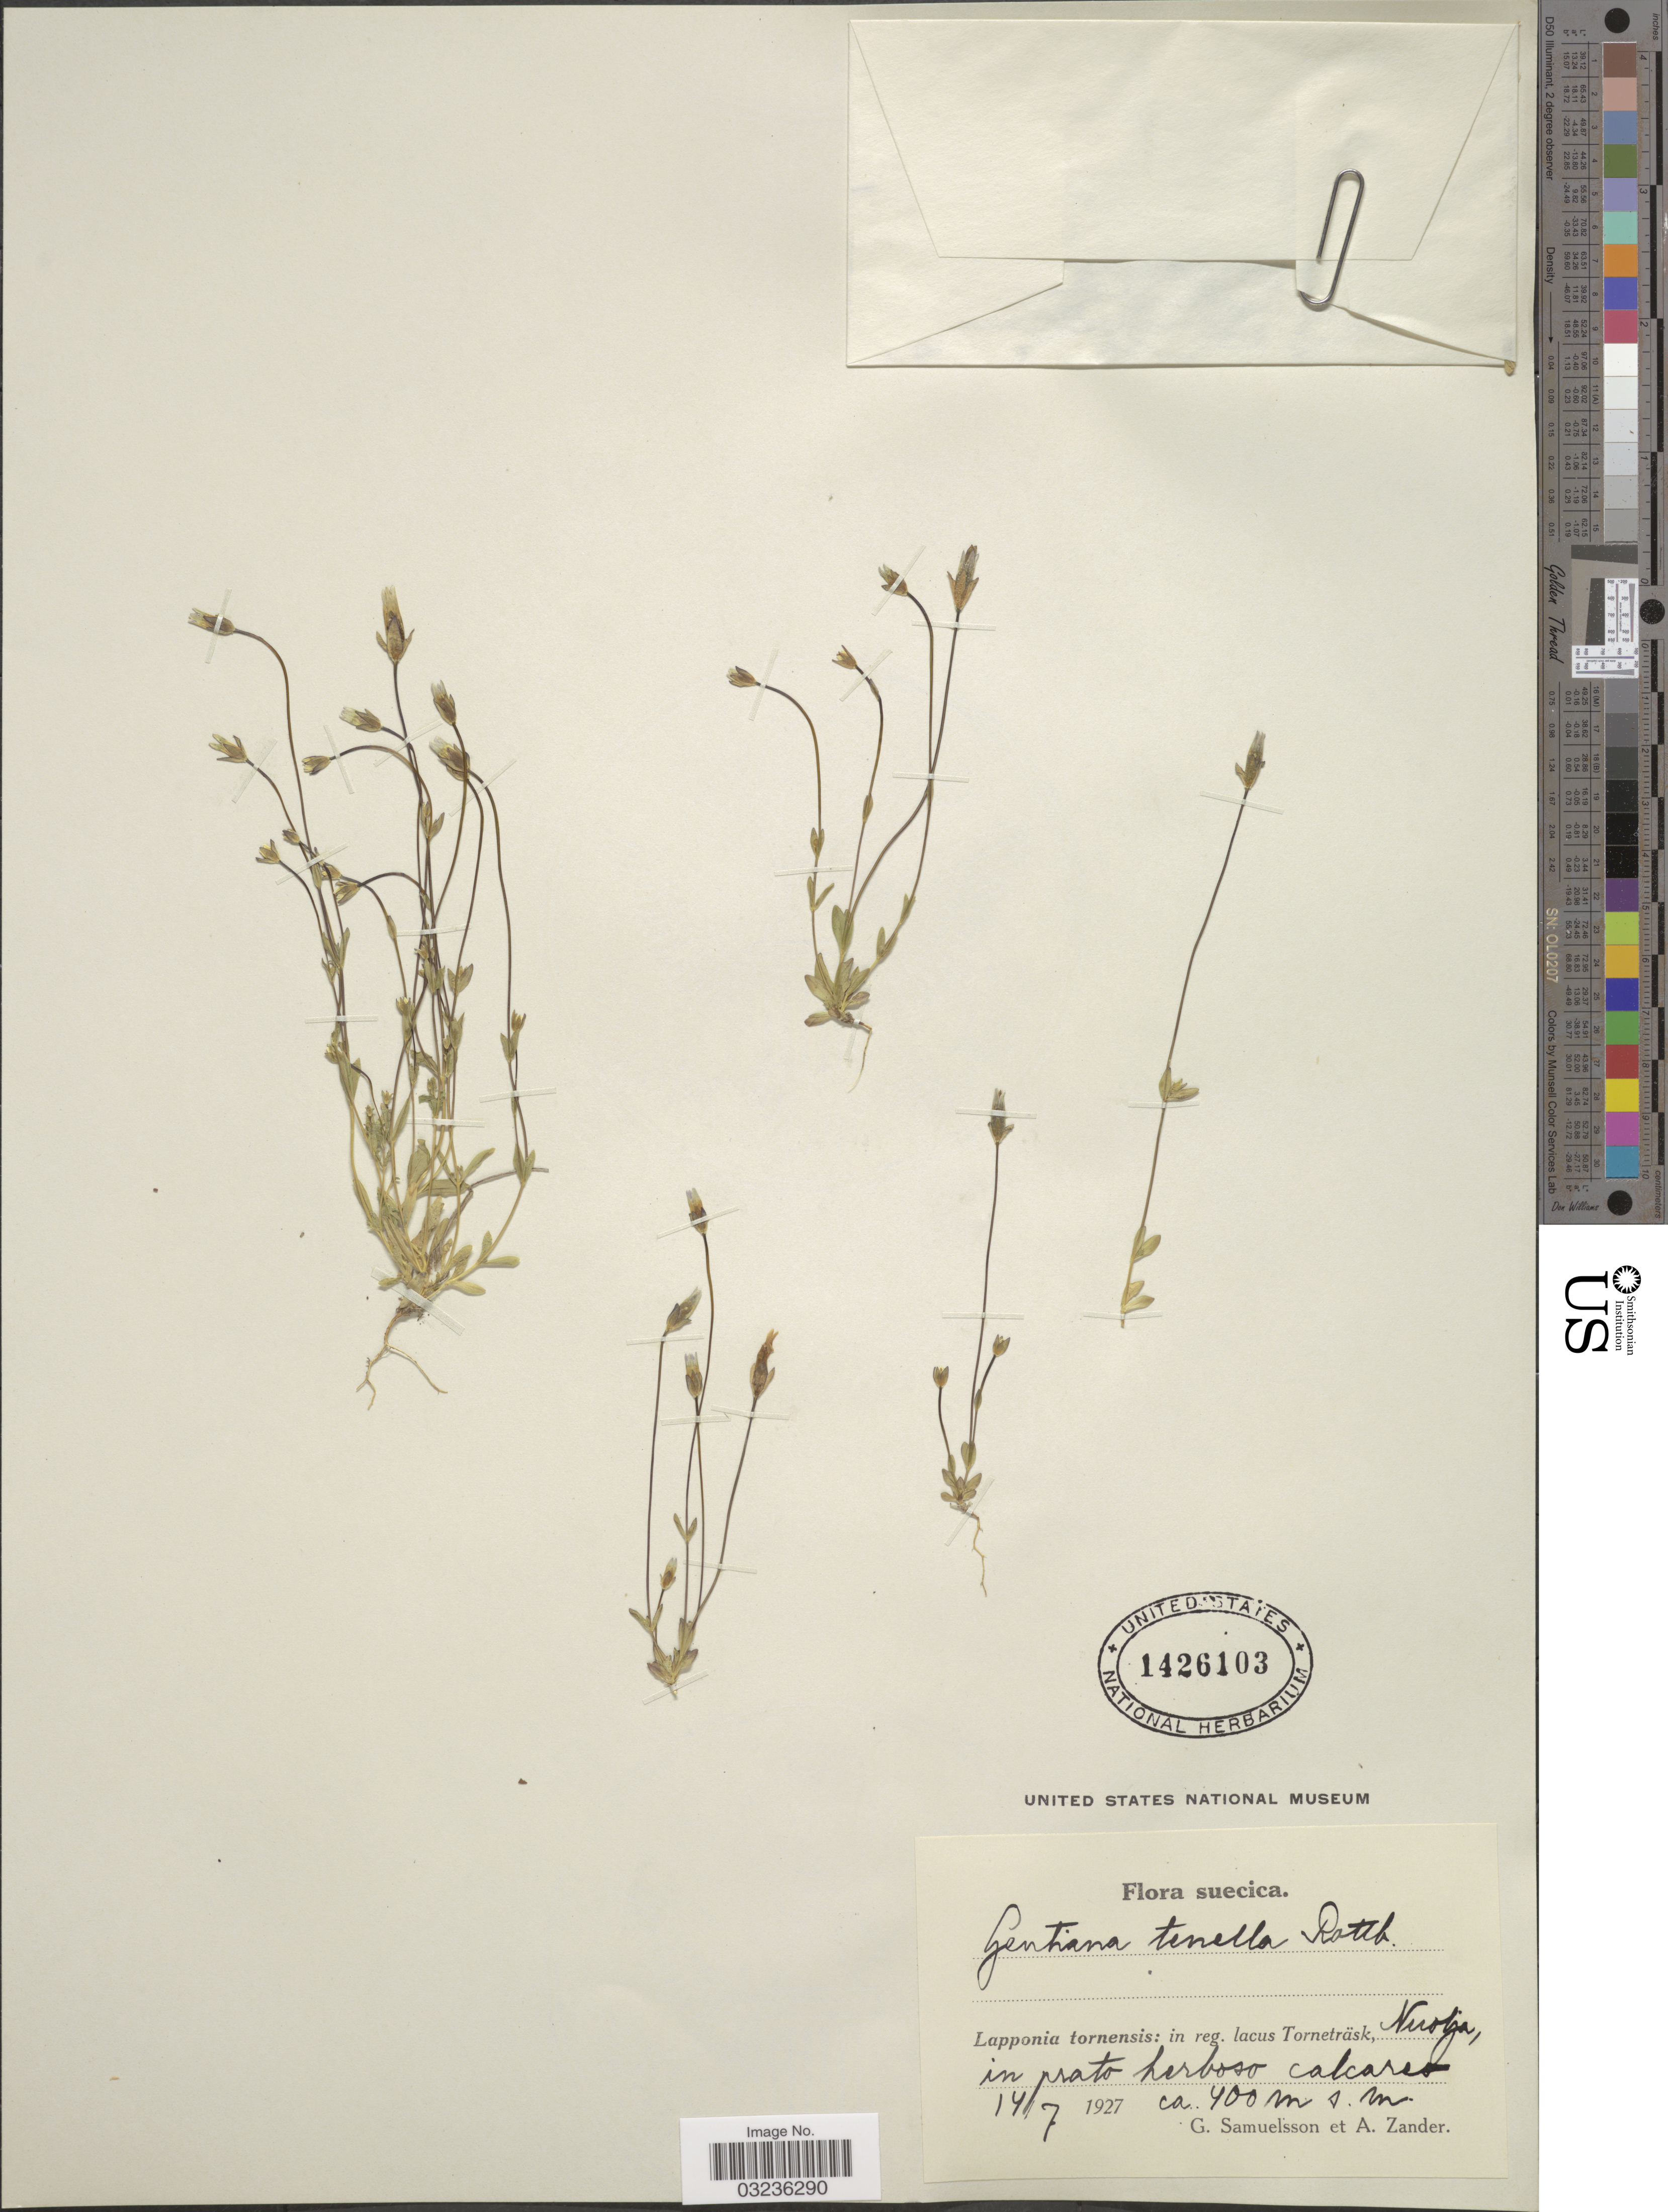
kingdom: Plantae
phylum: Tracheophyta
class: Magnoliopsida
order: Gentianales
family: Gentianaceae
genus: Gentiana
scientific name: Gentiana tenella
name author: Rottb.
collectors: G. Samuelsson & A. Zander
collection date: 1927-07-14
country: Sweden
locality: Suecica. Lapponia tornensis: in reg. lacus Torneträsk, Nuolga, in prato herboso calcareo.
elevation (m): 400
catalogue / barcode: US 1426103